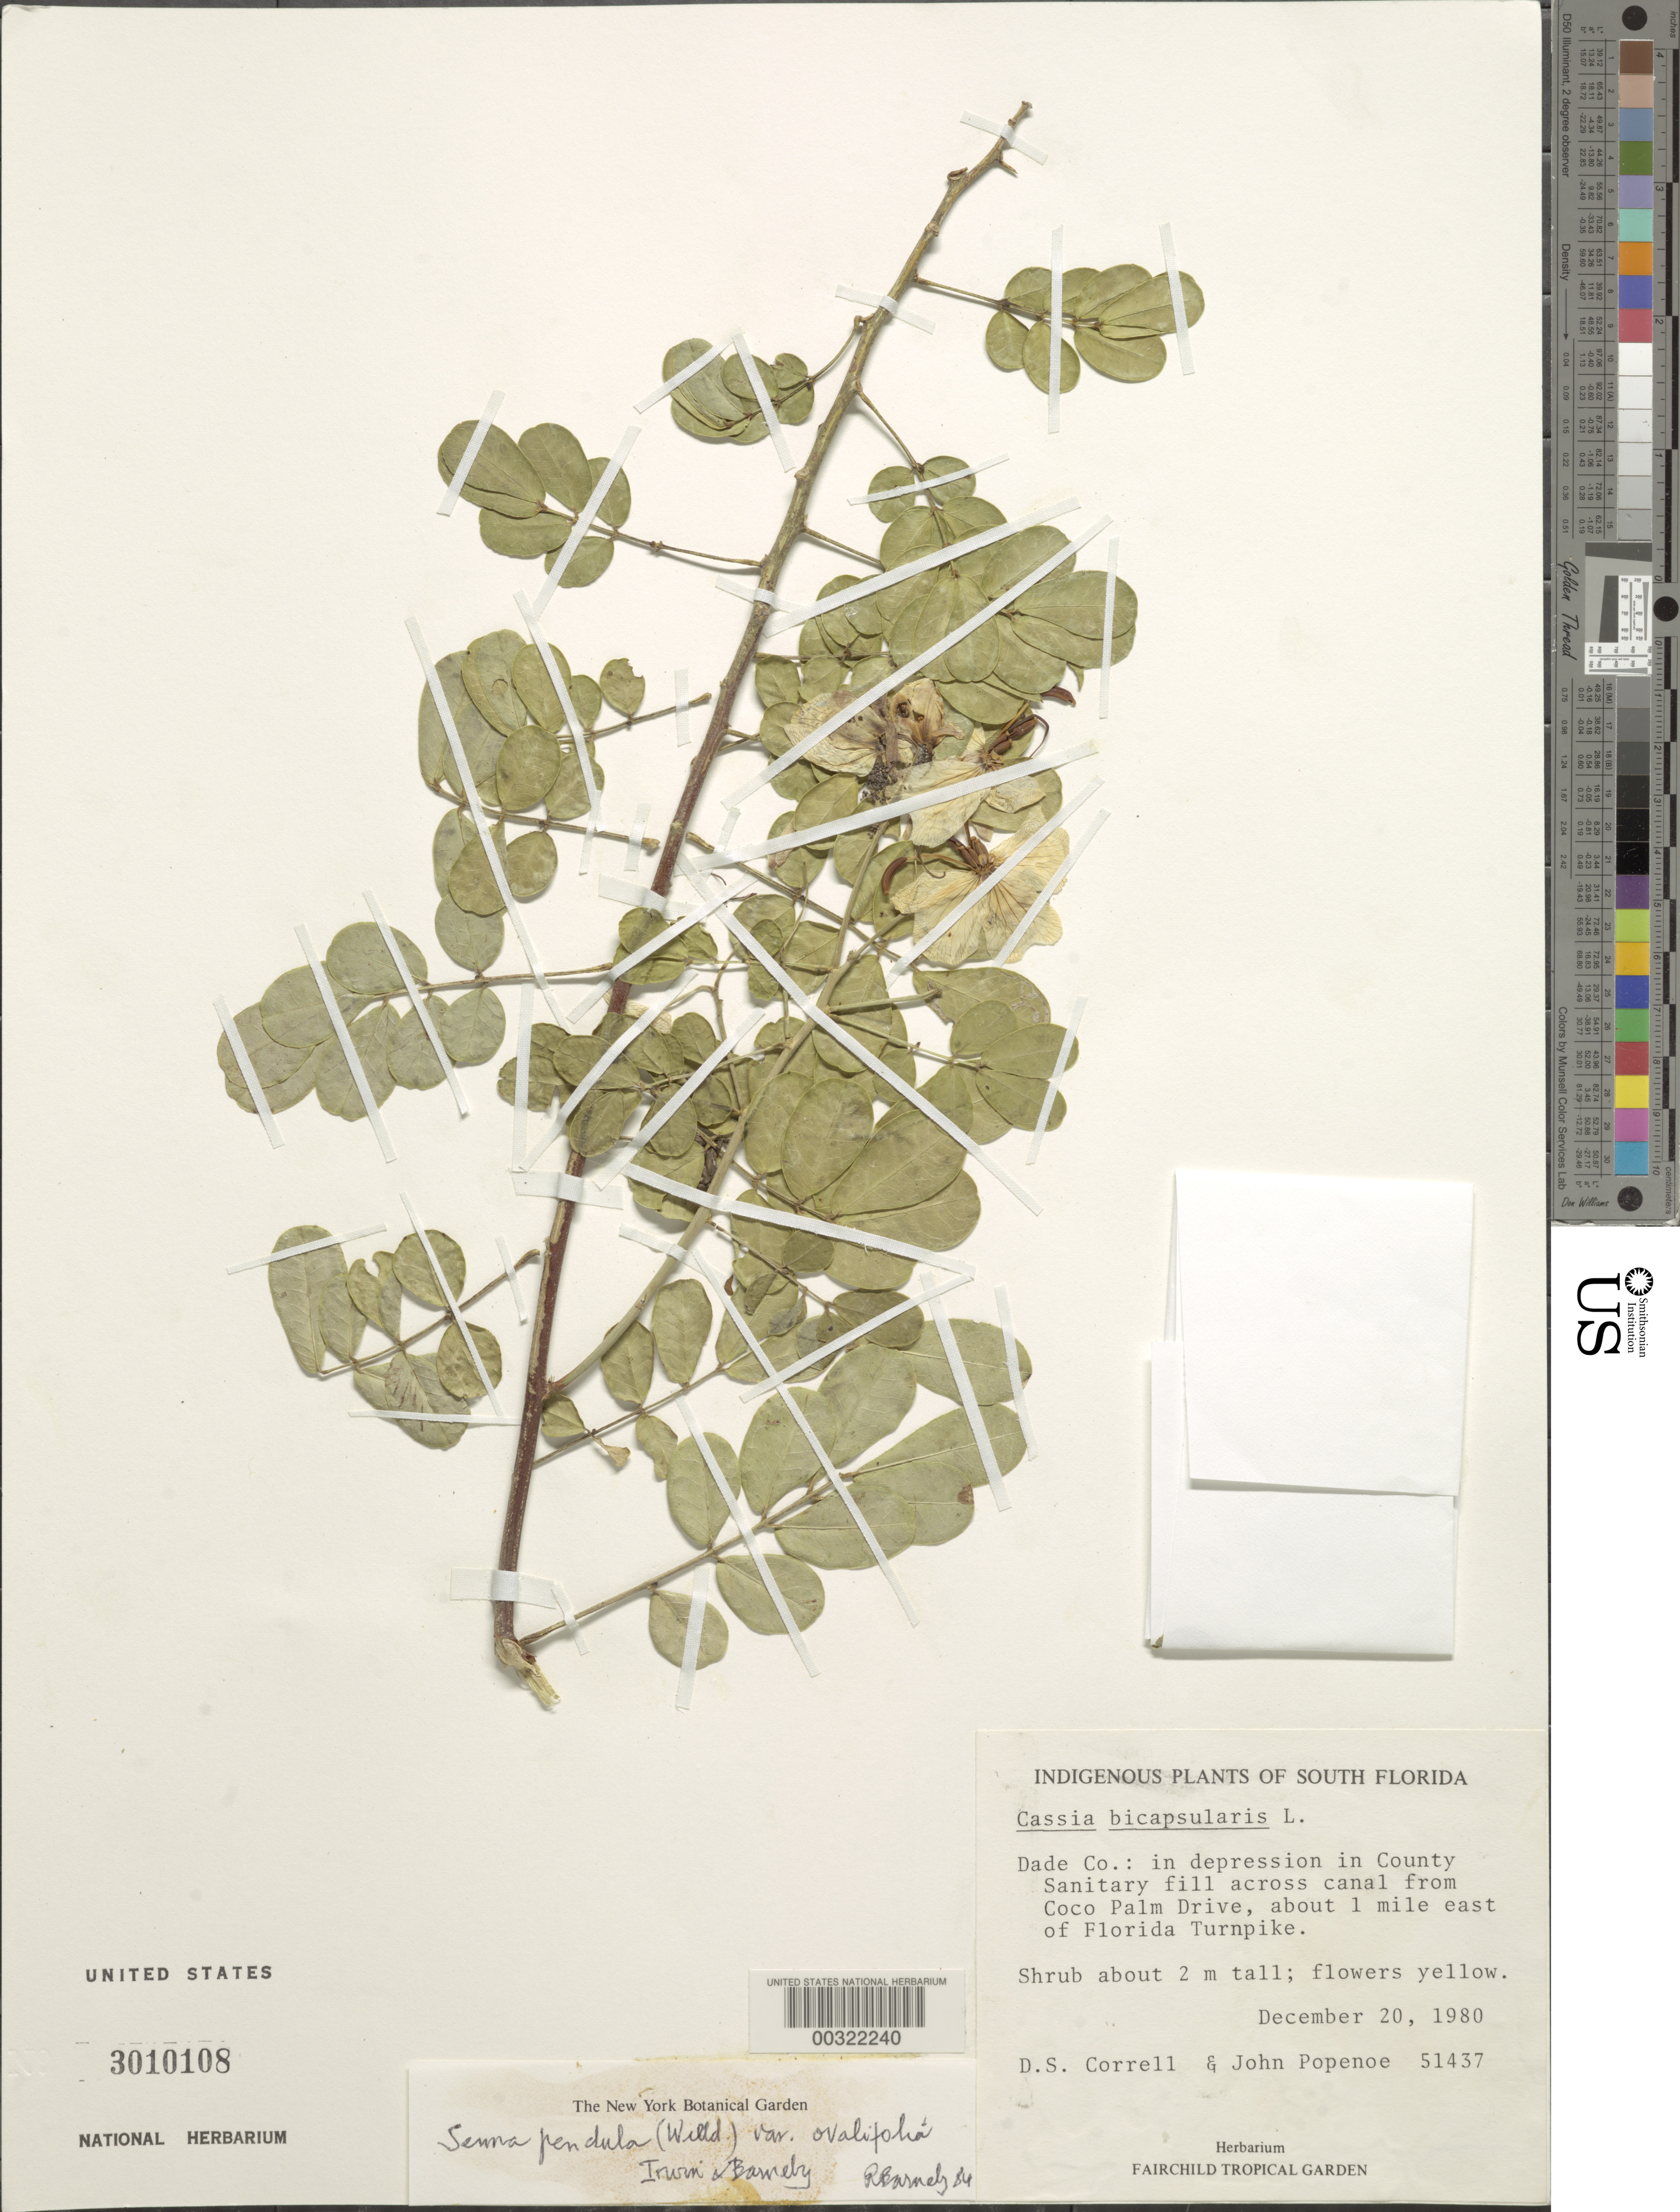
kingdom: Plantae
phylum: Tracheophyta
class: Magnoliopsida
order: Fabales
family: Fabaceae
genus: Senna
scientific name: Senna pendula var. ovalifolia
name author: H.S. Irwin & Barneby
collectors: D. S. Correll & J. Popenoe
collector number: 51437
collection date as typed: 20 Dec 1980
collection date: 1980-12-20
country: United States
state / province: Florida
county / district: Dade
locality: In county sanitary fill, across canal from coco palm drive, about 1 mi e of florida turnpike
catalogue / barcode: US 3010108